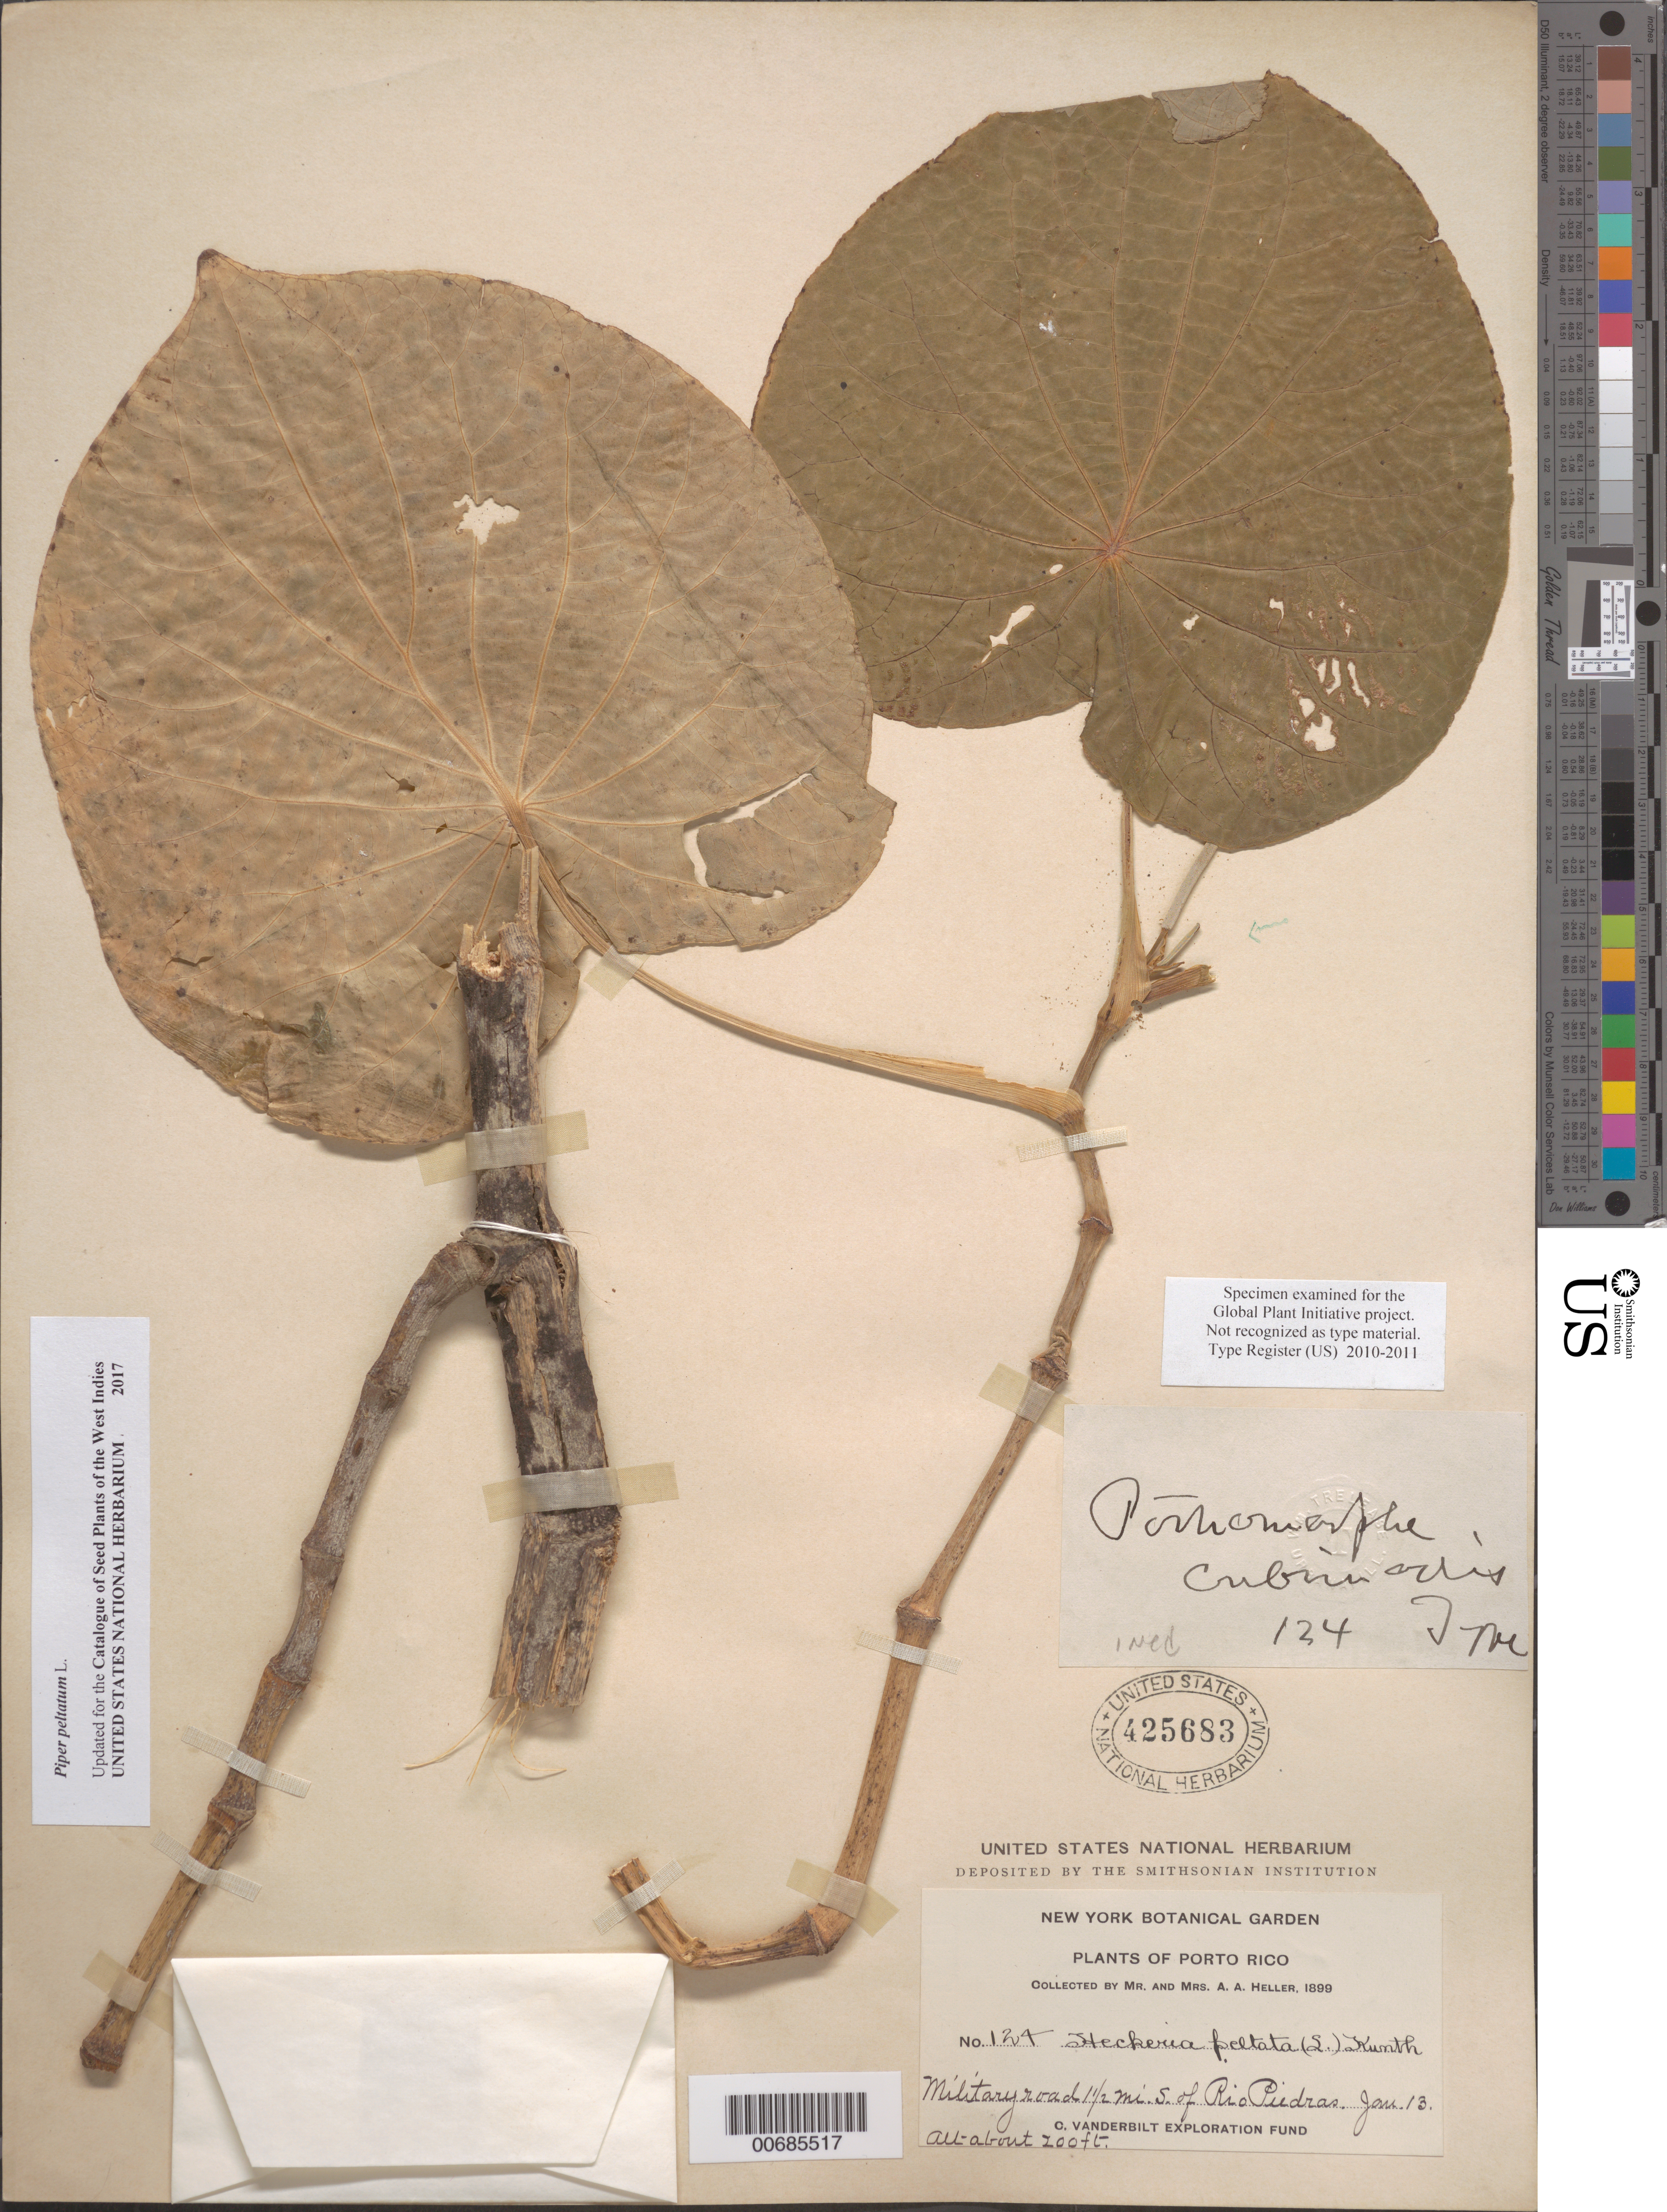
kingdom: Plantae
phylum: Tracheophyta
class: Magnoliopsida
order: Piperales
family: Piperaceae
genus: Piper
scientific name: Piper peltatum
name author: L.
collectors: A. A. Heller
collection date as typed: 13 Jan 1899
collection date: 1899-01-13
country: Puerto Rico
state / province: Rio Piedras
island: Greater Antilles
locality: Military road 1 1/2 mi. S of Rio Piedras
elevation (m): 30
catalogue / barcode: US 425683